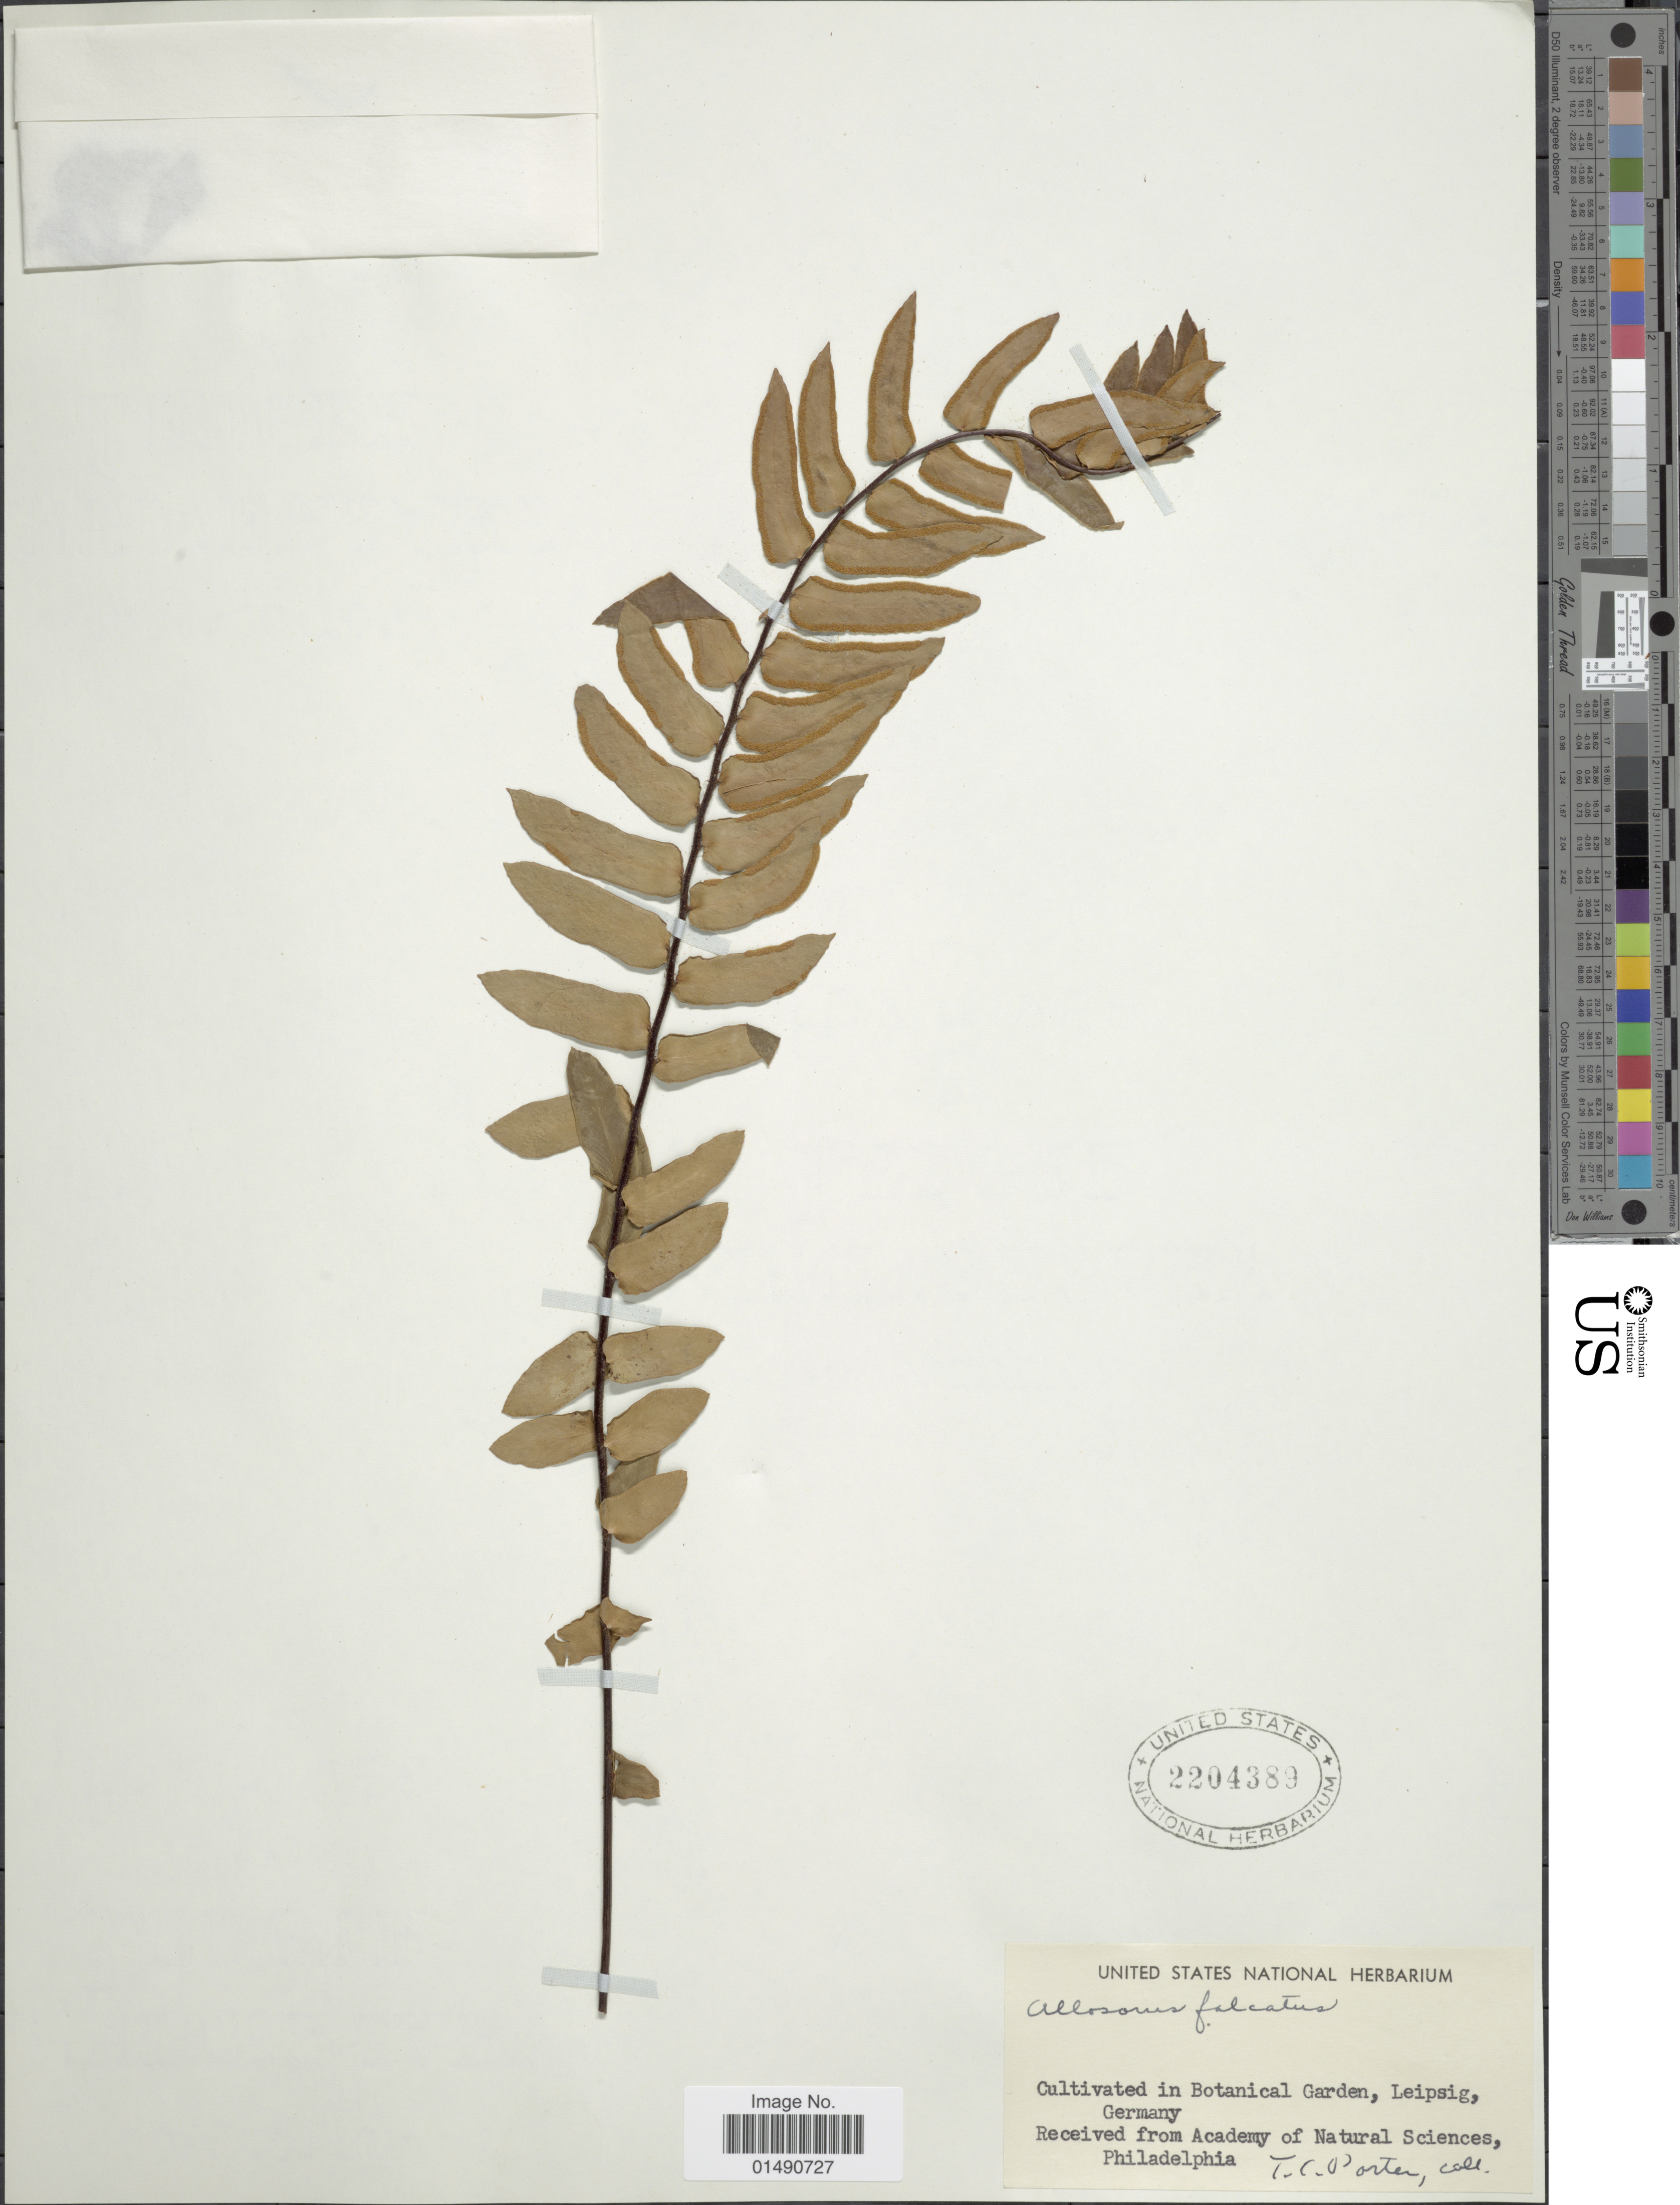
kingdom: Plantae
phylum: Tracheophyta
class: Polypodiopsida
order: Polypodiales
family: Pteridaceae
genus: Pellaea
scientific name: Pellaea falcata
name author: Fée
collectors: T. C. Porter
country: Germany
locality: Botanical Garden, Leipsig, Germany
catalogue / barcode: US 2204389